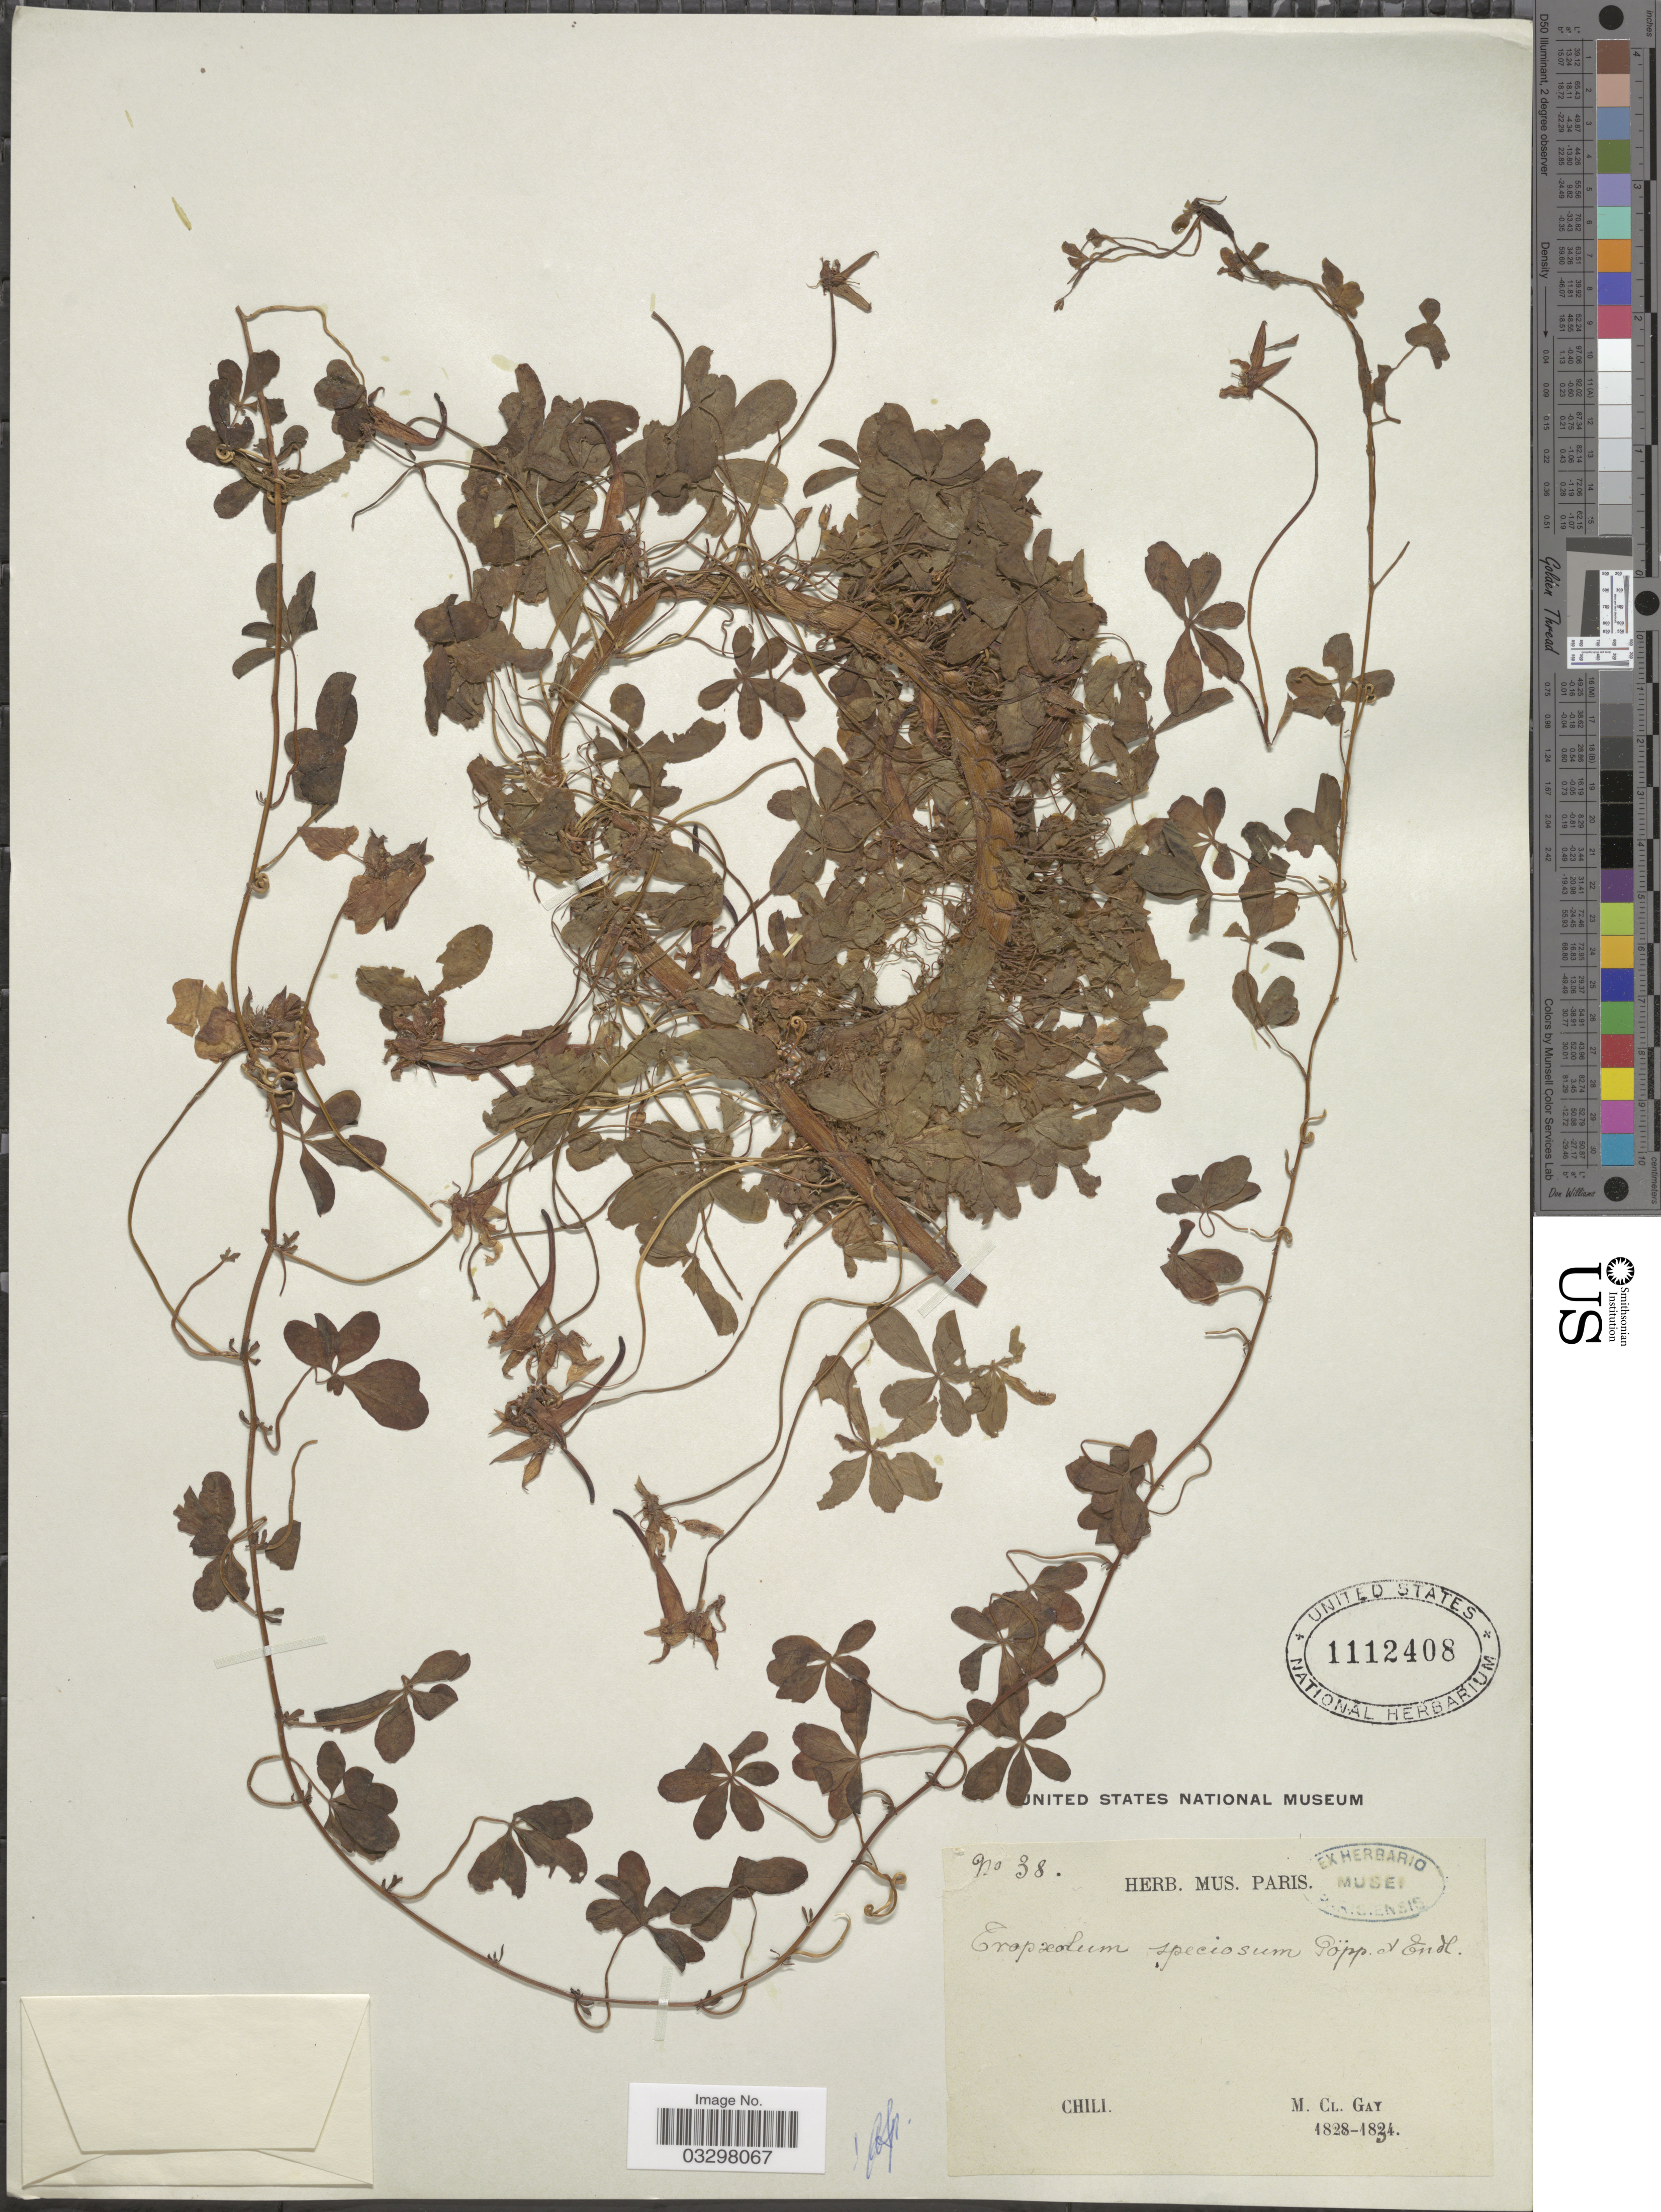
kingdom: Plantae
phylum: Tracheophyta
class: Magnoliopsida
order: Brassicales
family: Tropaeolaceae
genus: Tropaeolum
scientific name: Tropaeolum speciosum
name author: Poepp. & Endl.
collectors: C. Gay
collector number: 38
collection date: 1828/1834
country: Chile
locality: Chili.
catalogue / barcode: US 1112408